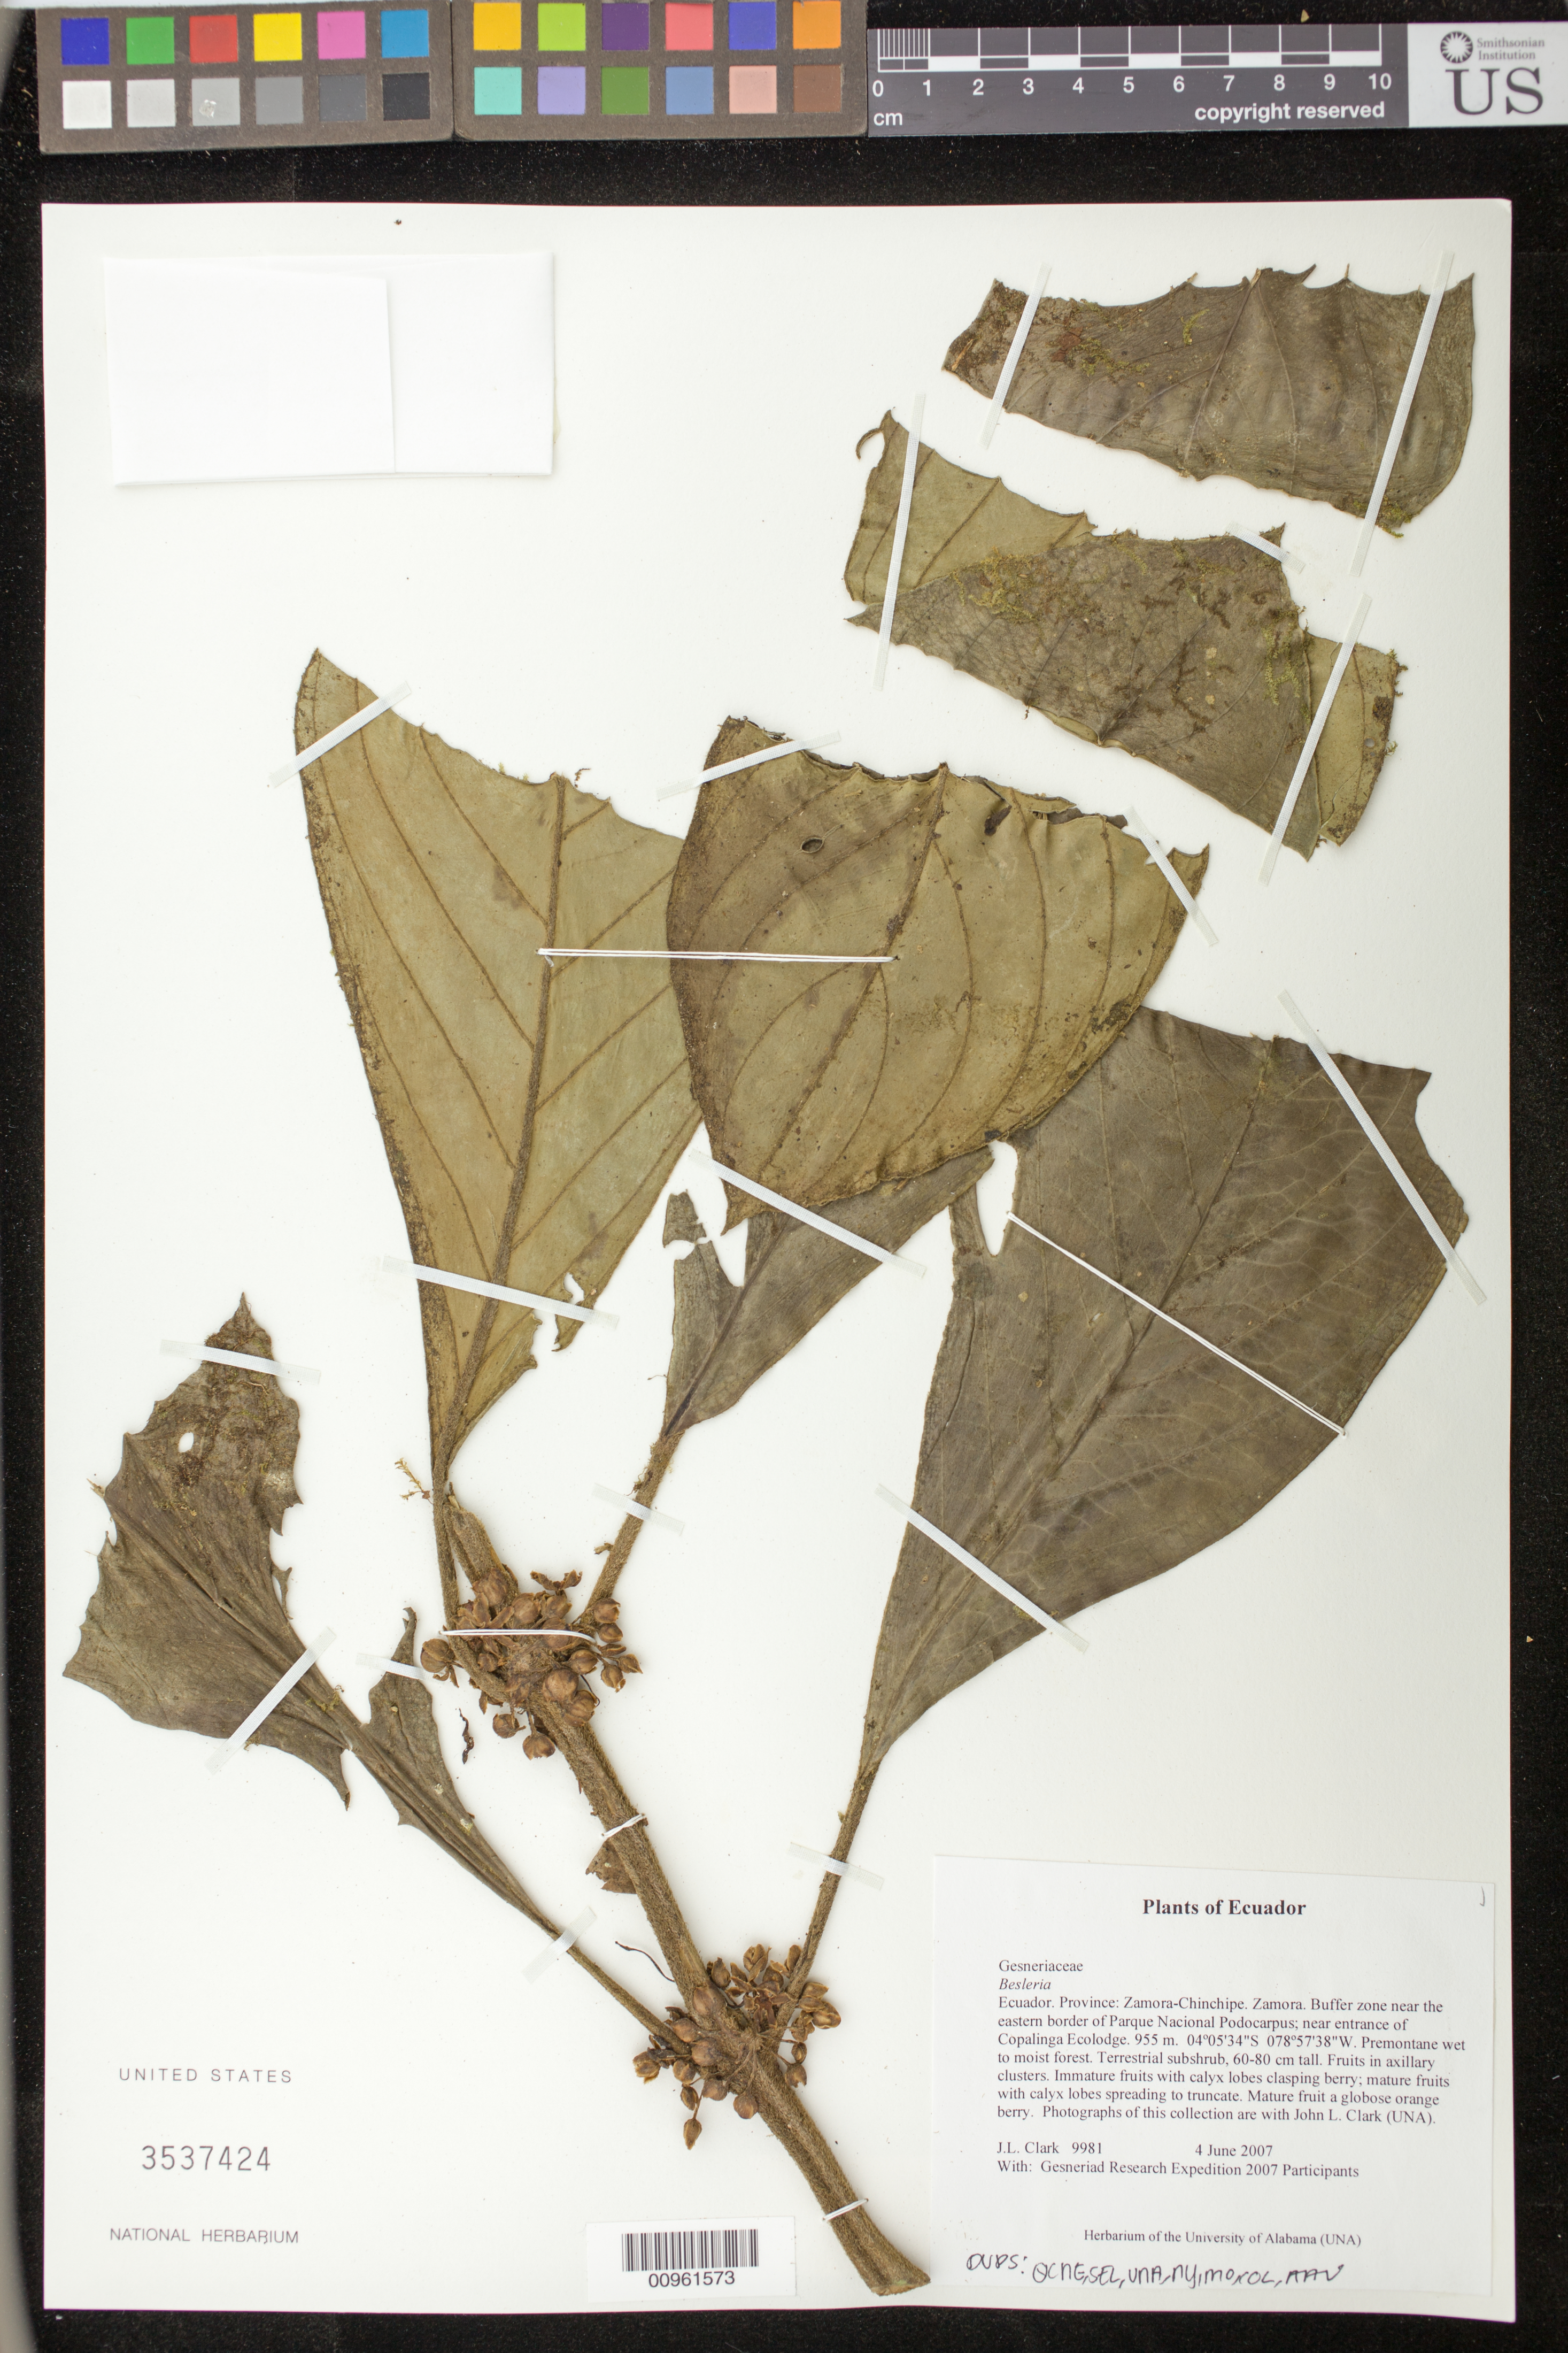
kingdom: Plantae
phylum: Tracheophyta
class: Magnoliopsida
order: Lamiales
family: Gesneriaceae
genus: Besleria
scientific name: Besleria sp.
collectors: J. L. Clark & Gesneriad Research Expedition 2007 Participants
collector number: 9981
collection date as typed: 04 Jun 2007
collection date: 2007-06-04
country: Ecuador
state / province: Zamora-Chinchipe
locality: Zamora. Buffer zone near the eastern border of Parque Nacional Podocarpus; near entrance of Copalinga Ecolodge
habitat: Premontane wet to moist forest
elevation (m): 955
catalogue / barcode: US 3537424